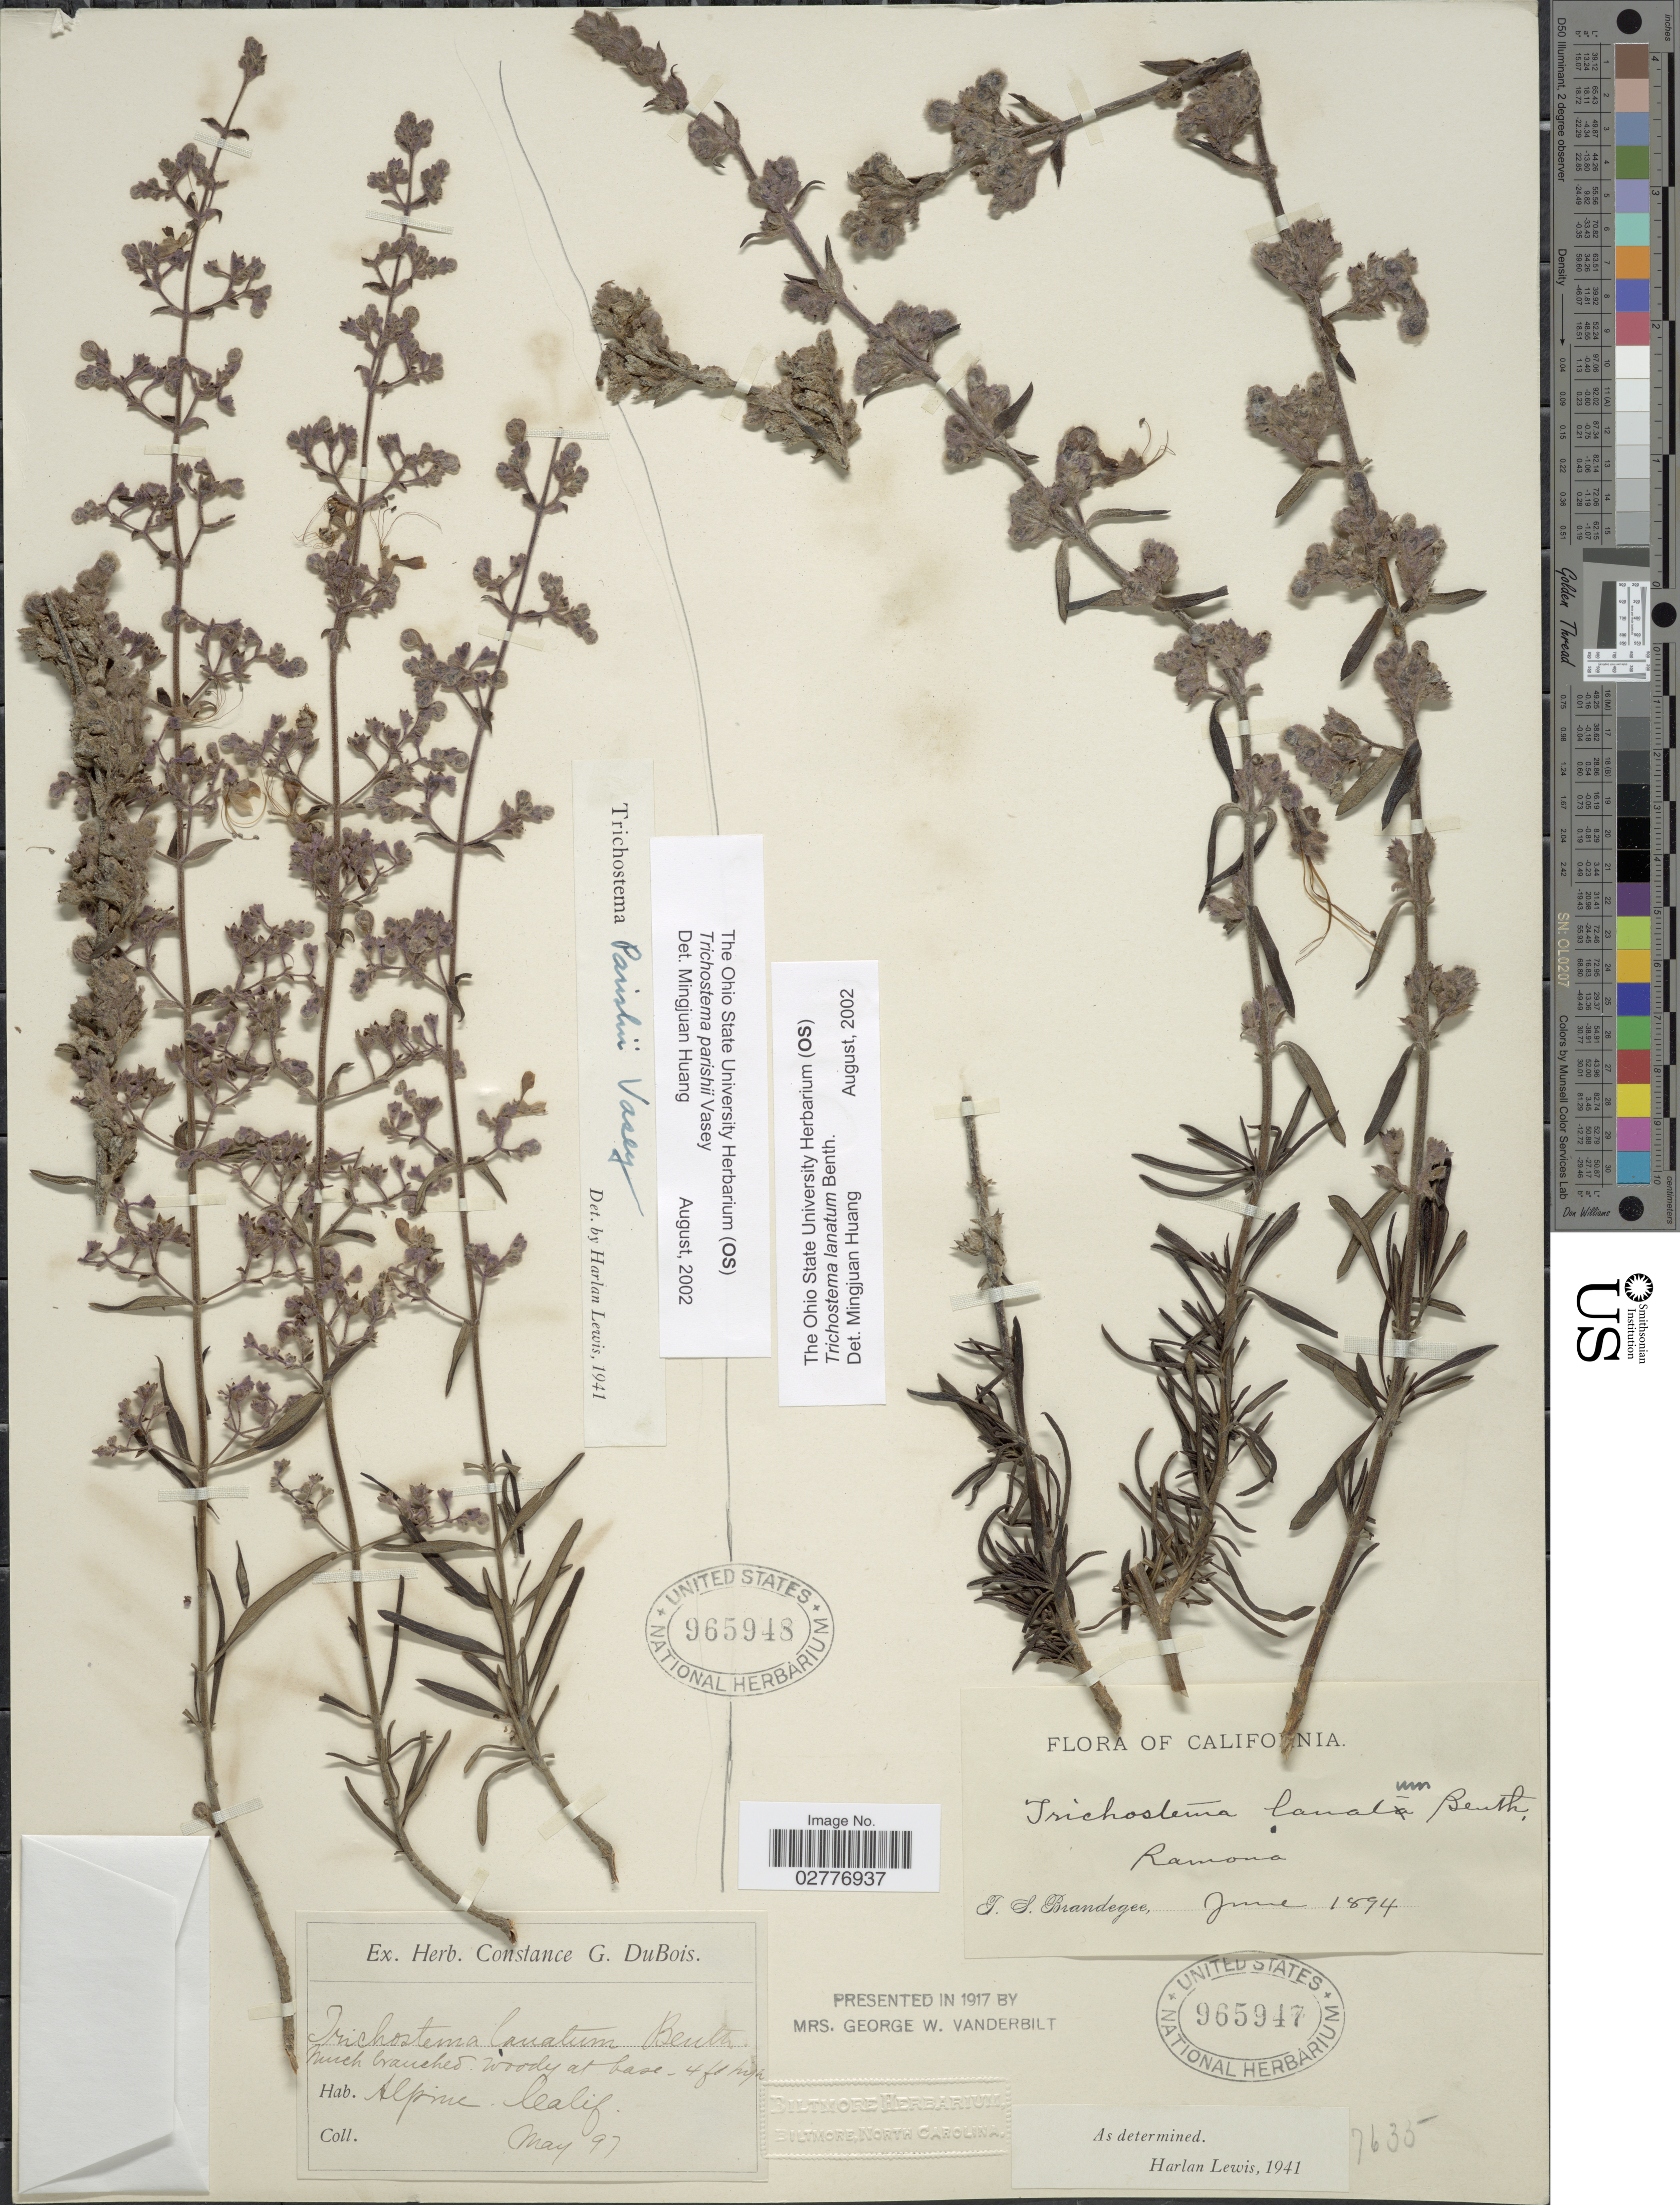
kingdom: Plantae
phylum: Tracheophyta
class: Magnoliopsida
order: Lamiales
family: Lamiaceae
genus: Trichostema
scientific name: Trichostema parishii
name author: Vasey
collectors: ex herb. Constance G. DuBois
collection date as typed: Transcribed d/m/y: /5/97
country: United States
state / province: California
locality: Alpine.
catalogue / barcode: US 965948-2